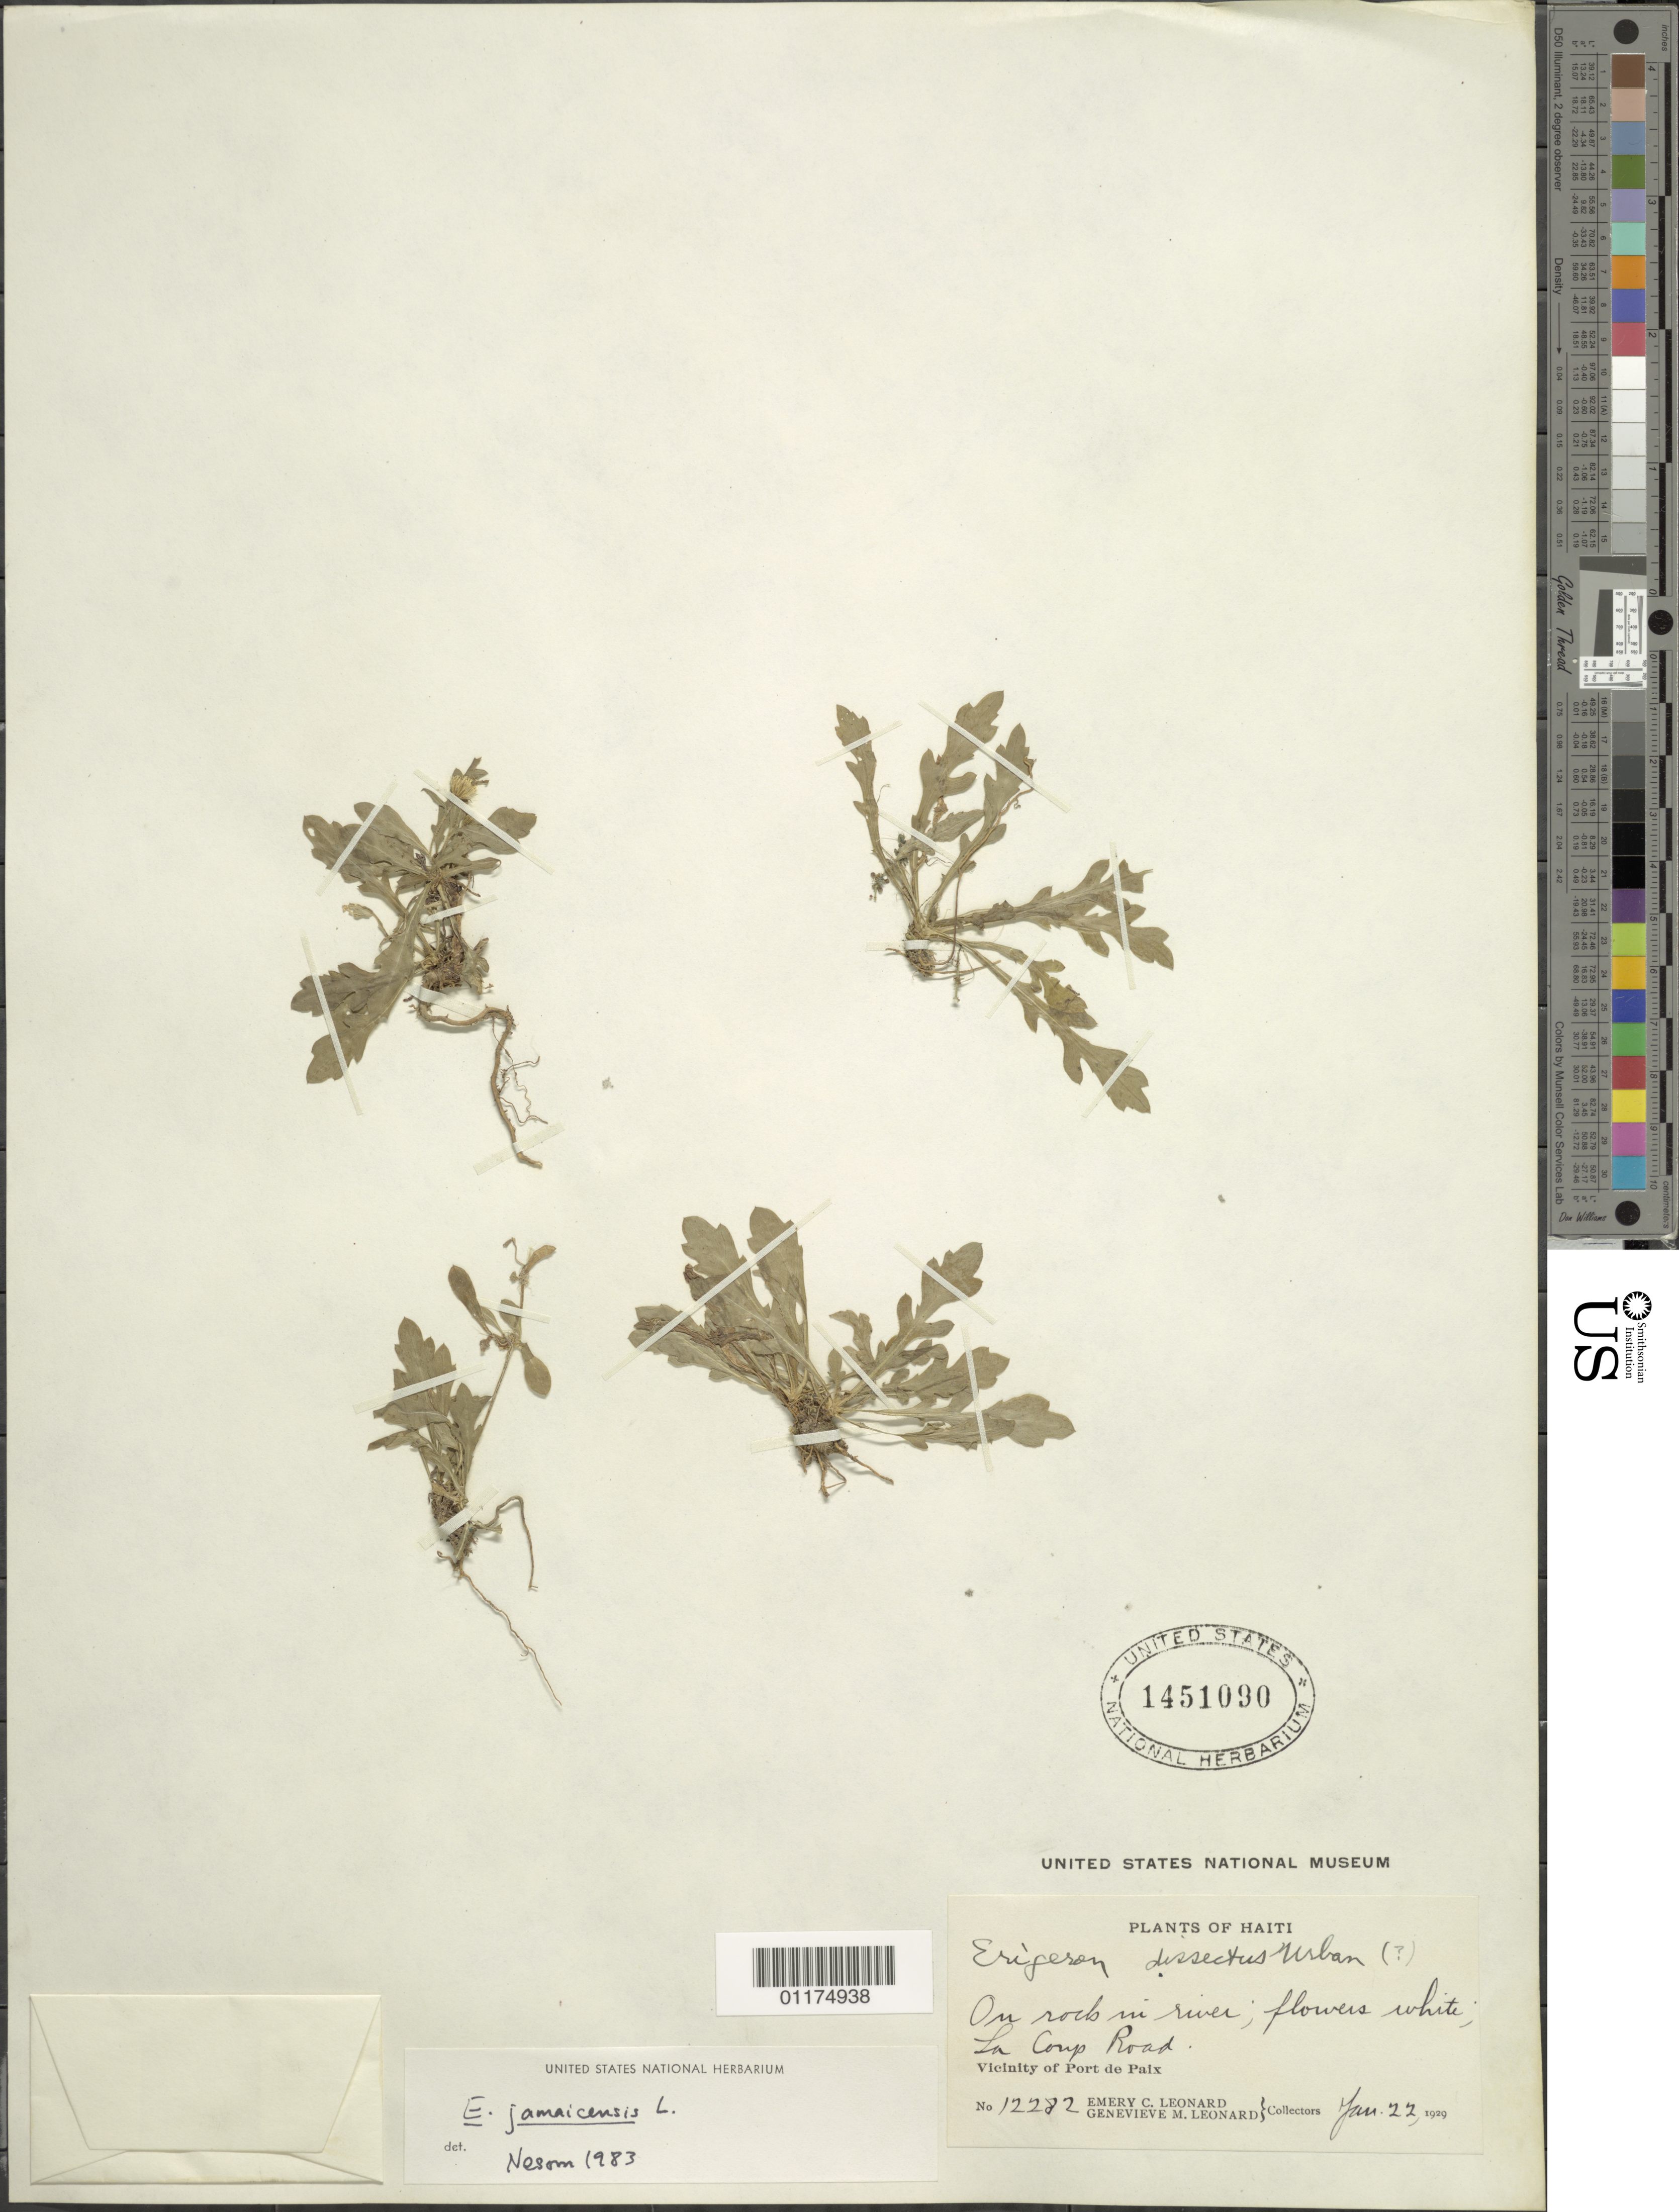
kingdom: Plantae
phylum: Tracheophyta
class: Magnoliopsida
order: Asterales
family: Asteraceae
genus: Erigeron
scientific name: Erigeron jamaicensis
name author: L.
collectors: E. C. Leonard & G. M. Leonard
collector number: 12282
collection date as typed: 21 Jan 1929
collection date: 1929-01-21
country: Haiti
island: Hispaniola I.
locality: On rocks in river; La Corp Road. Vicinity of Port de Paix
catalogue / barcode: US 1451090